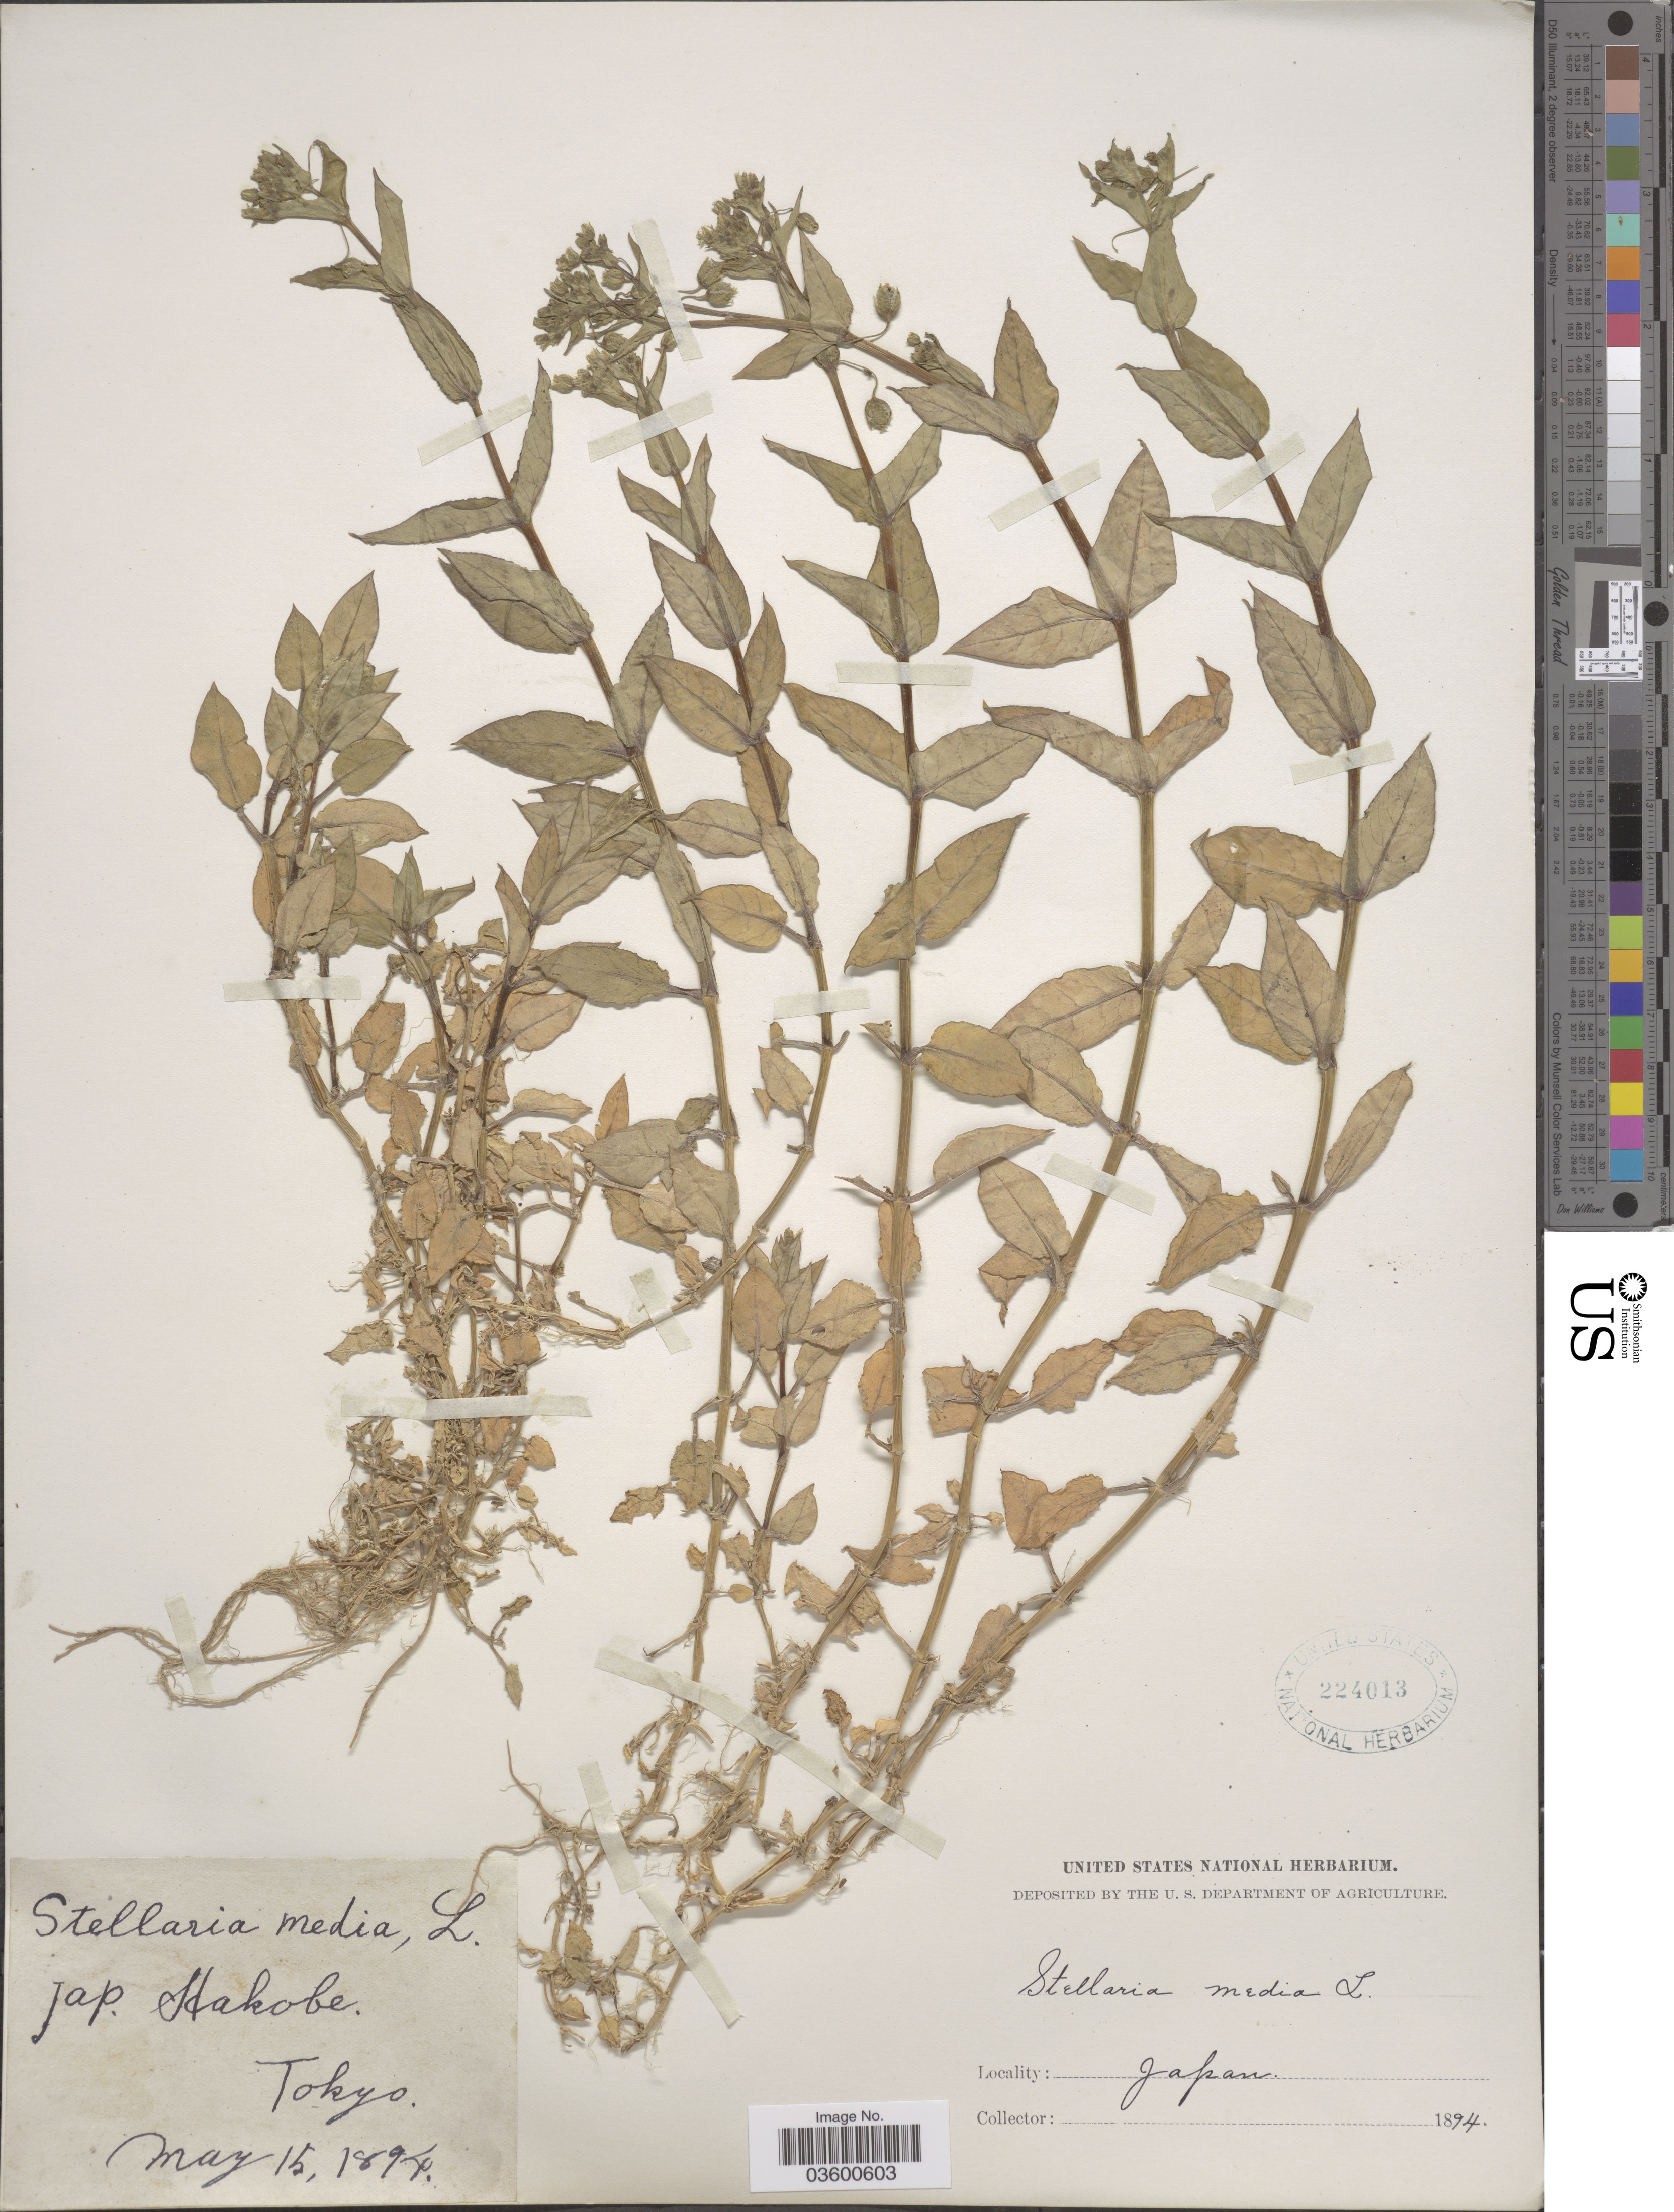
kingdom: Plantae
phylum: Tracheophyta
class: Magnoliopsida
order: Caryophyllales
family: Caryophyllaceae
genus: Stellaria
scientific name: Stellaria media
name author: (L.) Vill.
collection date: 1894-05-15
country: Japan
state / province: Tokyo, Federal City of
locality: Tokyo.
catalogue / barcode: US 224013